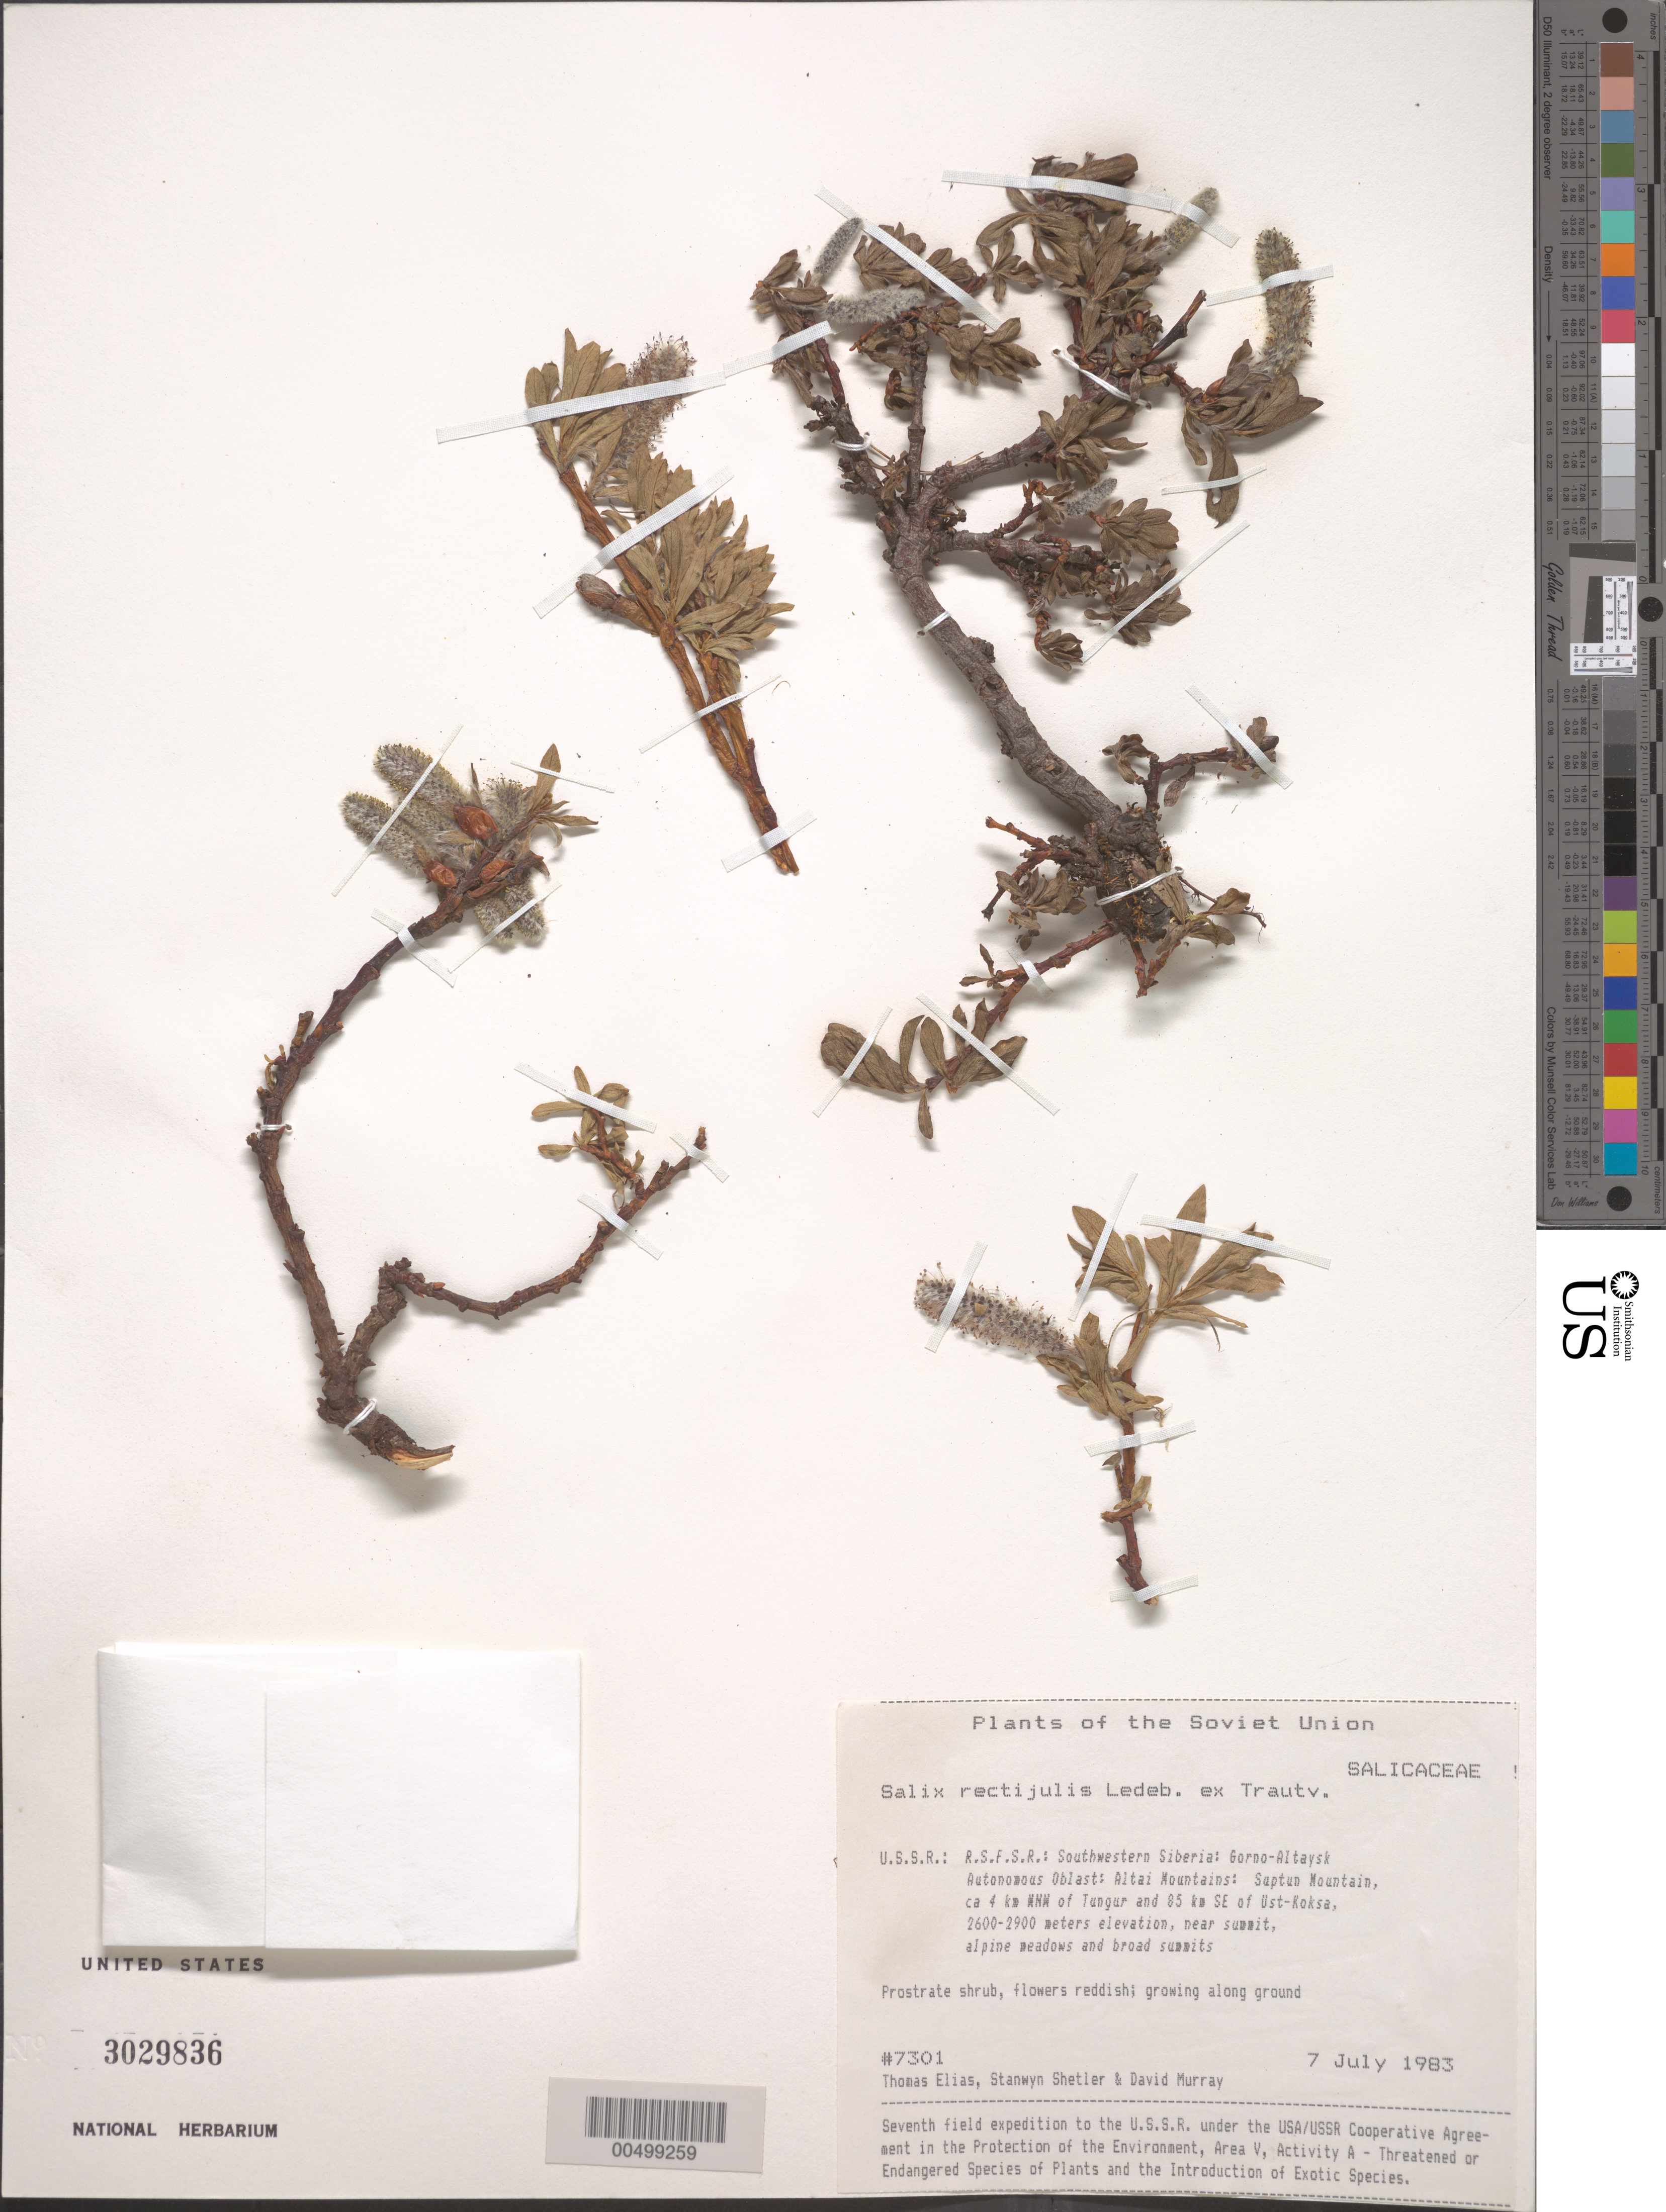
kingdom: Plantae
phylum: Tracheophyta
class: Magnoliopsida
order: Malpighiales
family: Salicaceae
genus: Salix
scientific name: Salix rectijulis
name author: Trautv.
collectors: T. Elias, S. Shetler & D. F. Murray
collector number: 7301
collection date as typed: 07 Jul 1983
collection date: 1983-07-07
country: Russian Federation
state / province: Altai Republic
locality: Altai Mountains, Suptun Mountain, ca. 4 km WNW of Tungur and 85 km SE of Ust-Koksa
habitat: near summit; alpine meadows and broad summits; growing along ground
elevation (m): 2600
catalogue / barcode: US 3029836